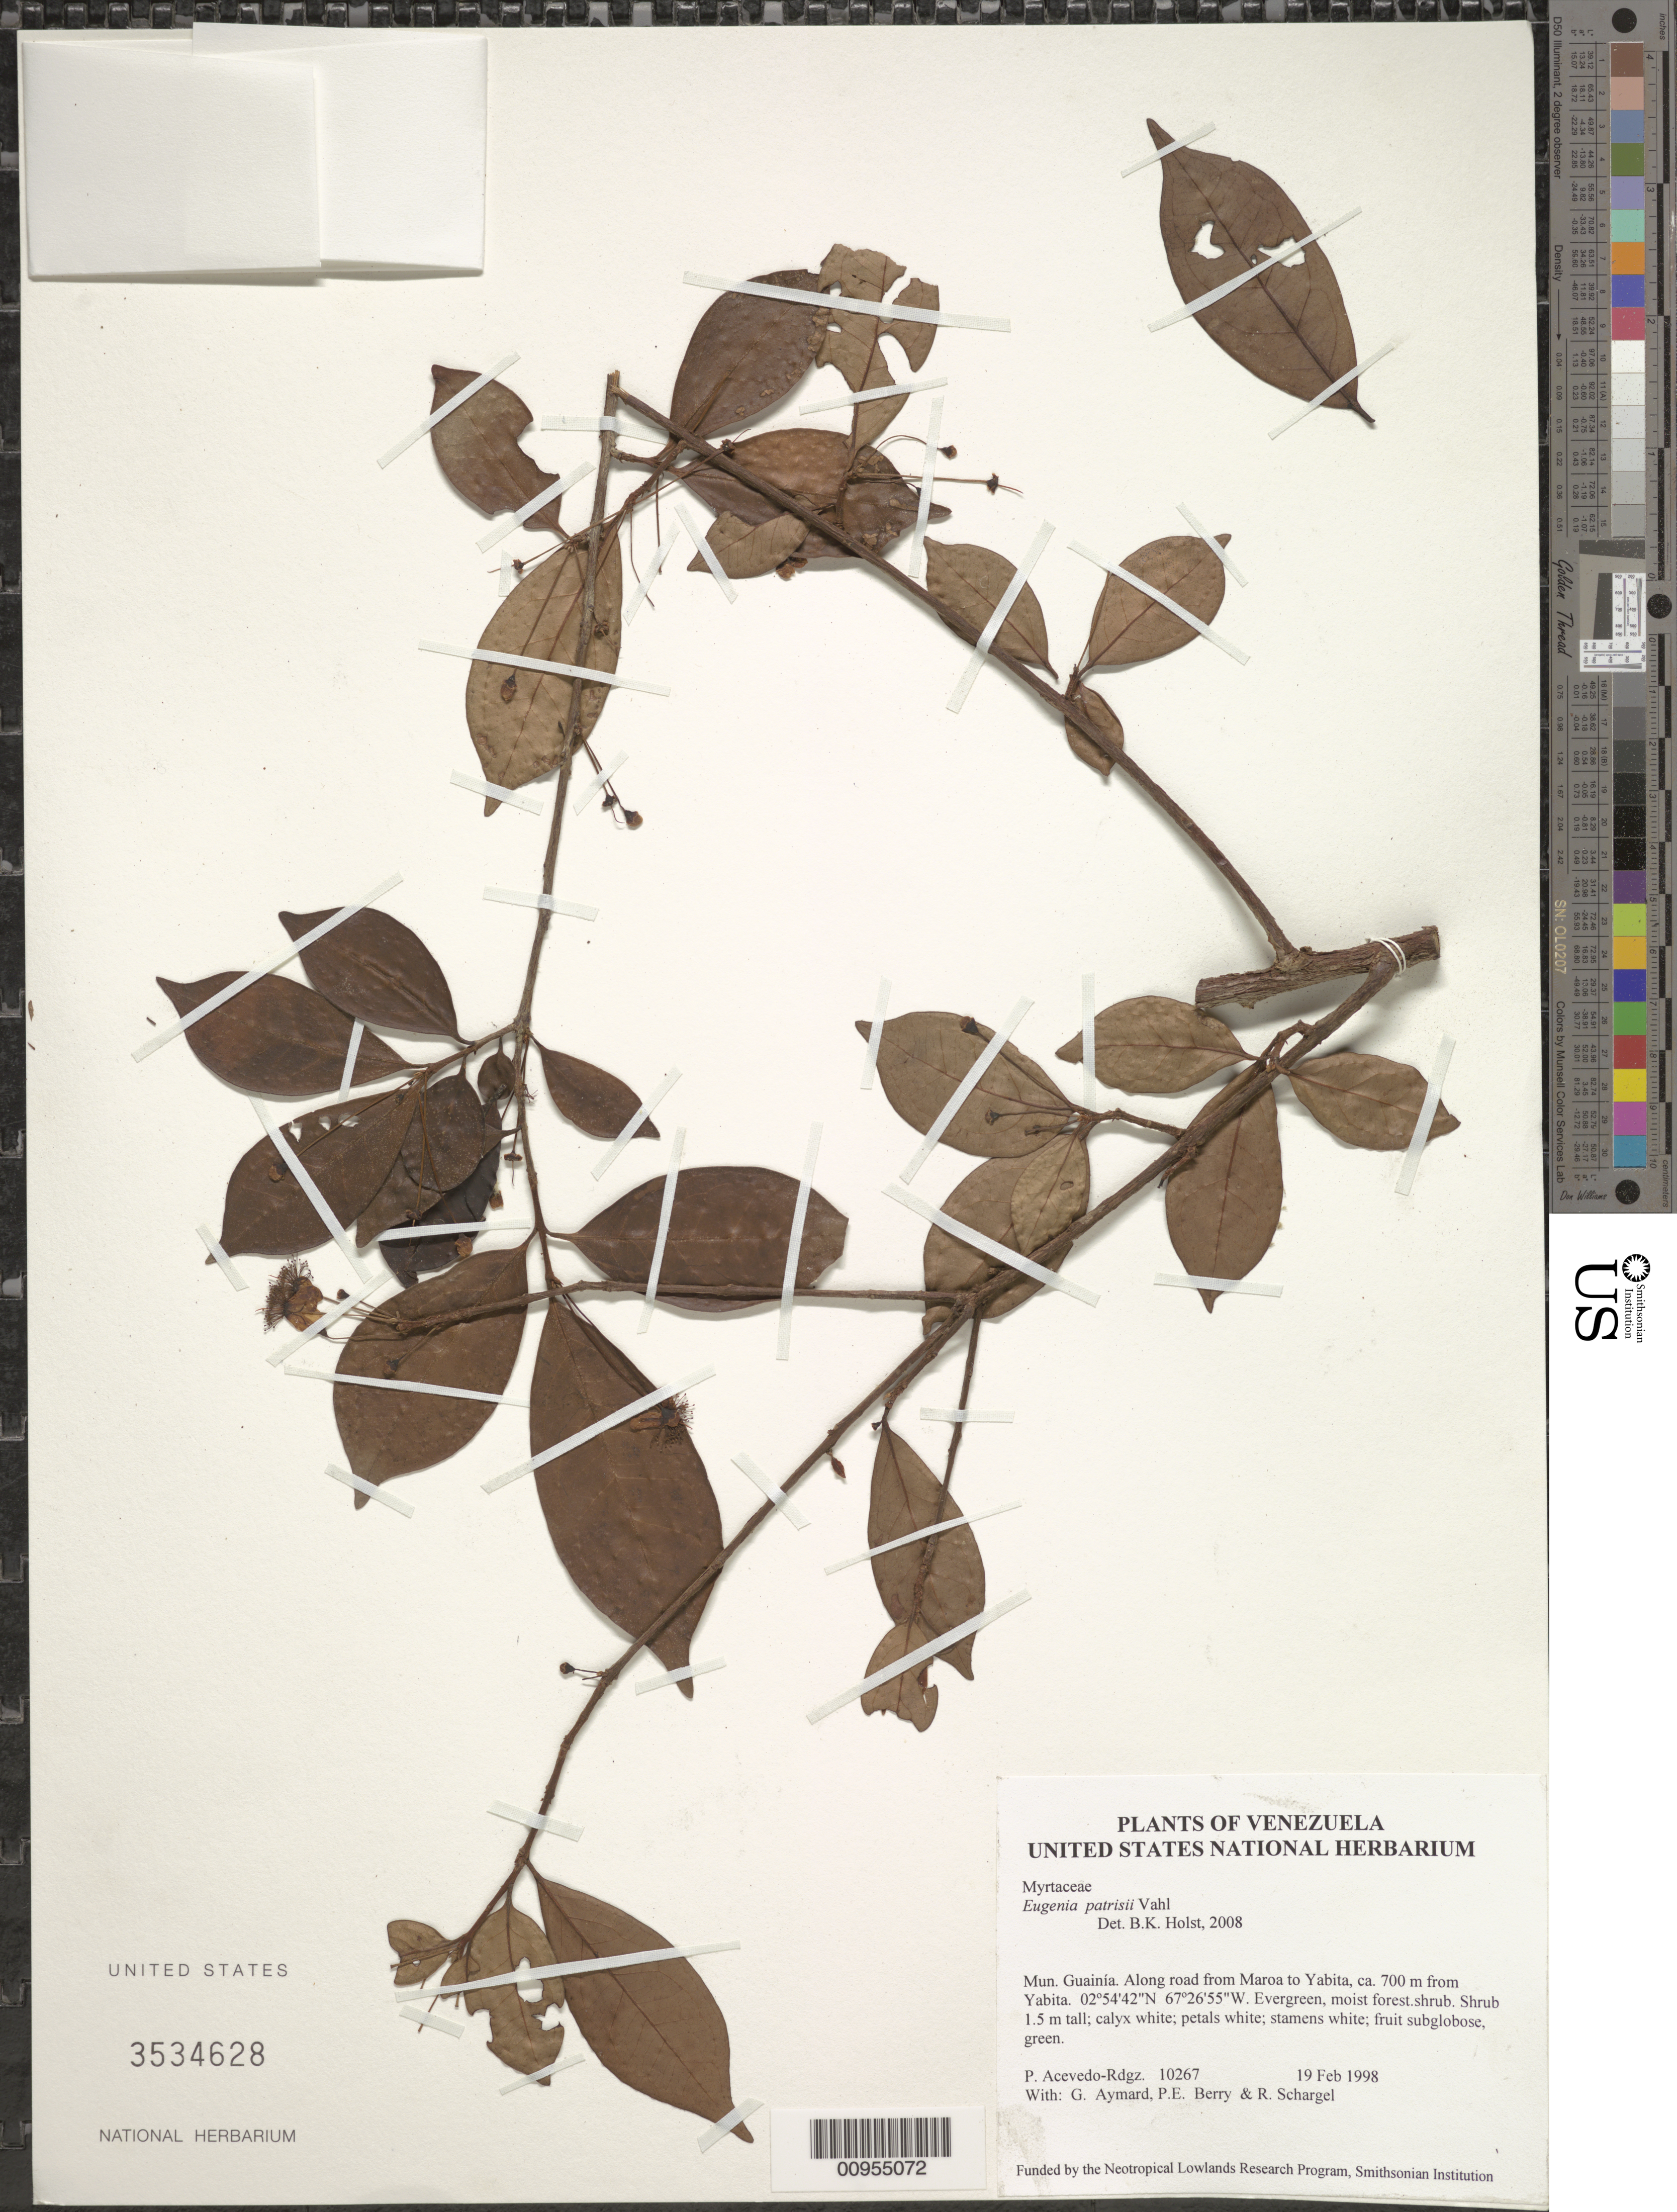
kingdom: Plantae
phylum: Tracheophyta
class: Magnoliopsida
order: Myrtales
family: Myrtaceae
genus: Eugenia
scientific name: Eugenia patrisii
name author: Vahl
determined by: Holst, Bruce K.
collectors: P. Acevedo-Rodr., G. A. Aymard, P. E. Berry & R. Schargel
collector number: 10267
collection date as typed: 19 Feb 1998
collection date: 1998-02-19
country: Venezuela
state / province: Amazonas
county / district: Maroa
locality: Along road from Maroa to Yabita, ca. 700 m from Yabita.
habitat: Evergreen, moist forest.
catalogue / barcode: US 3534628